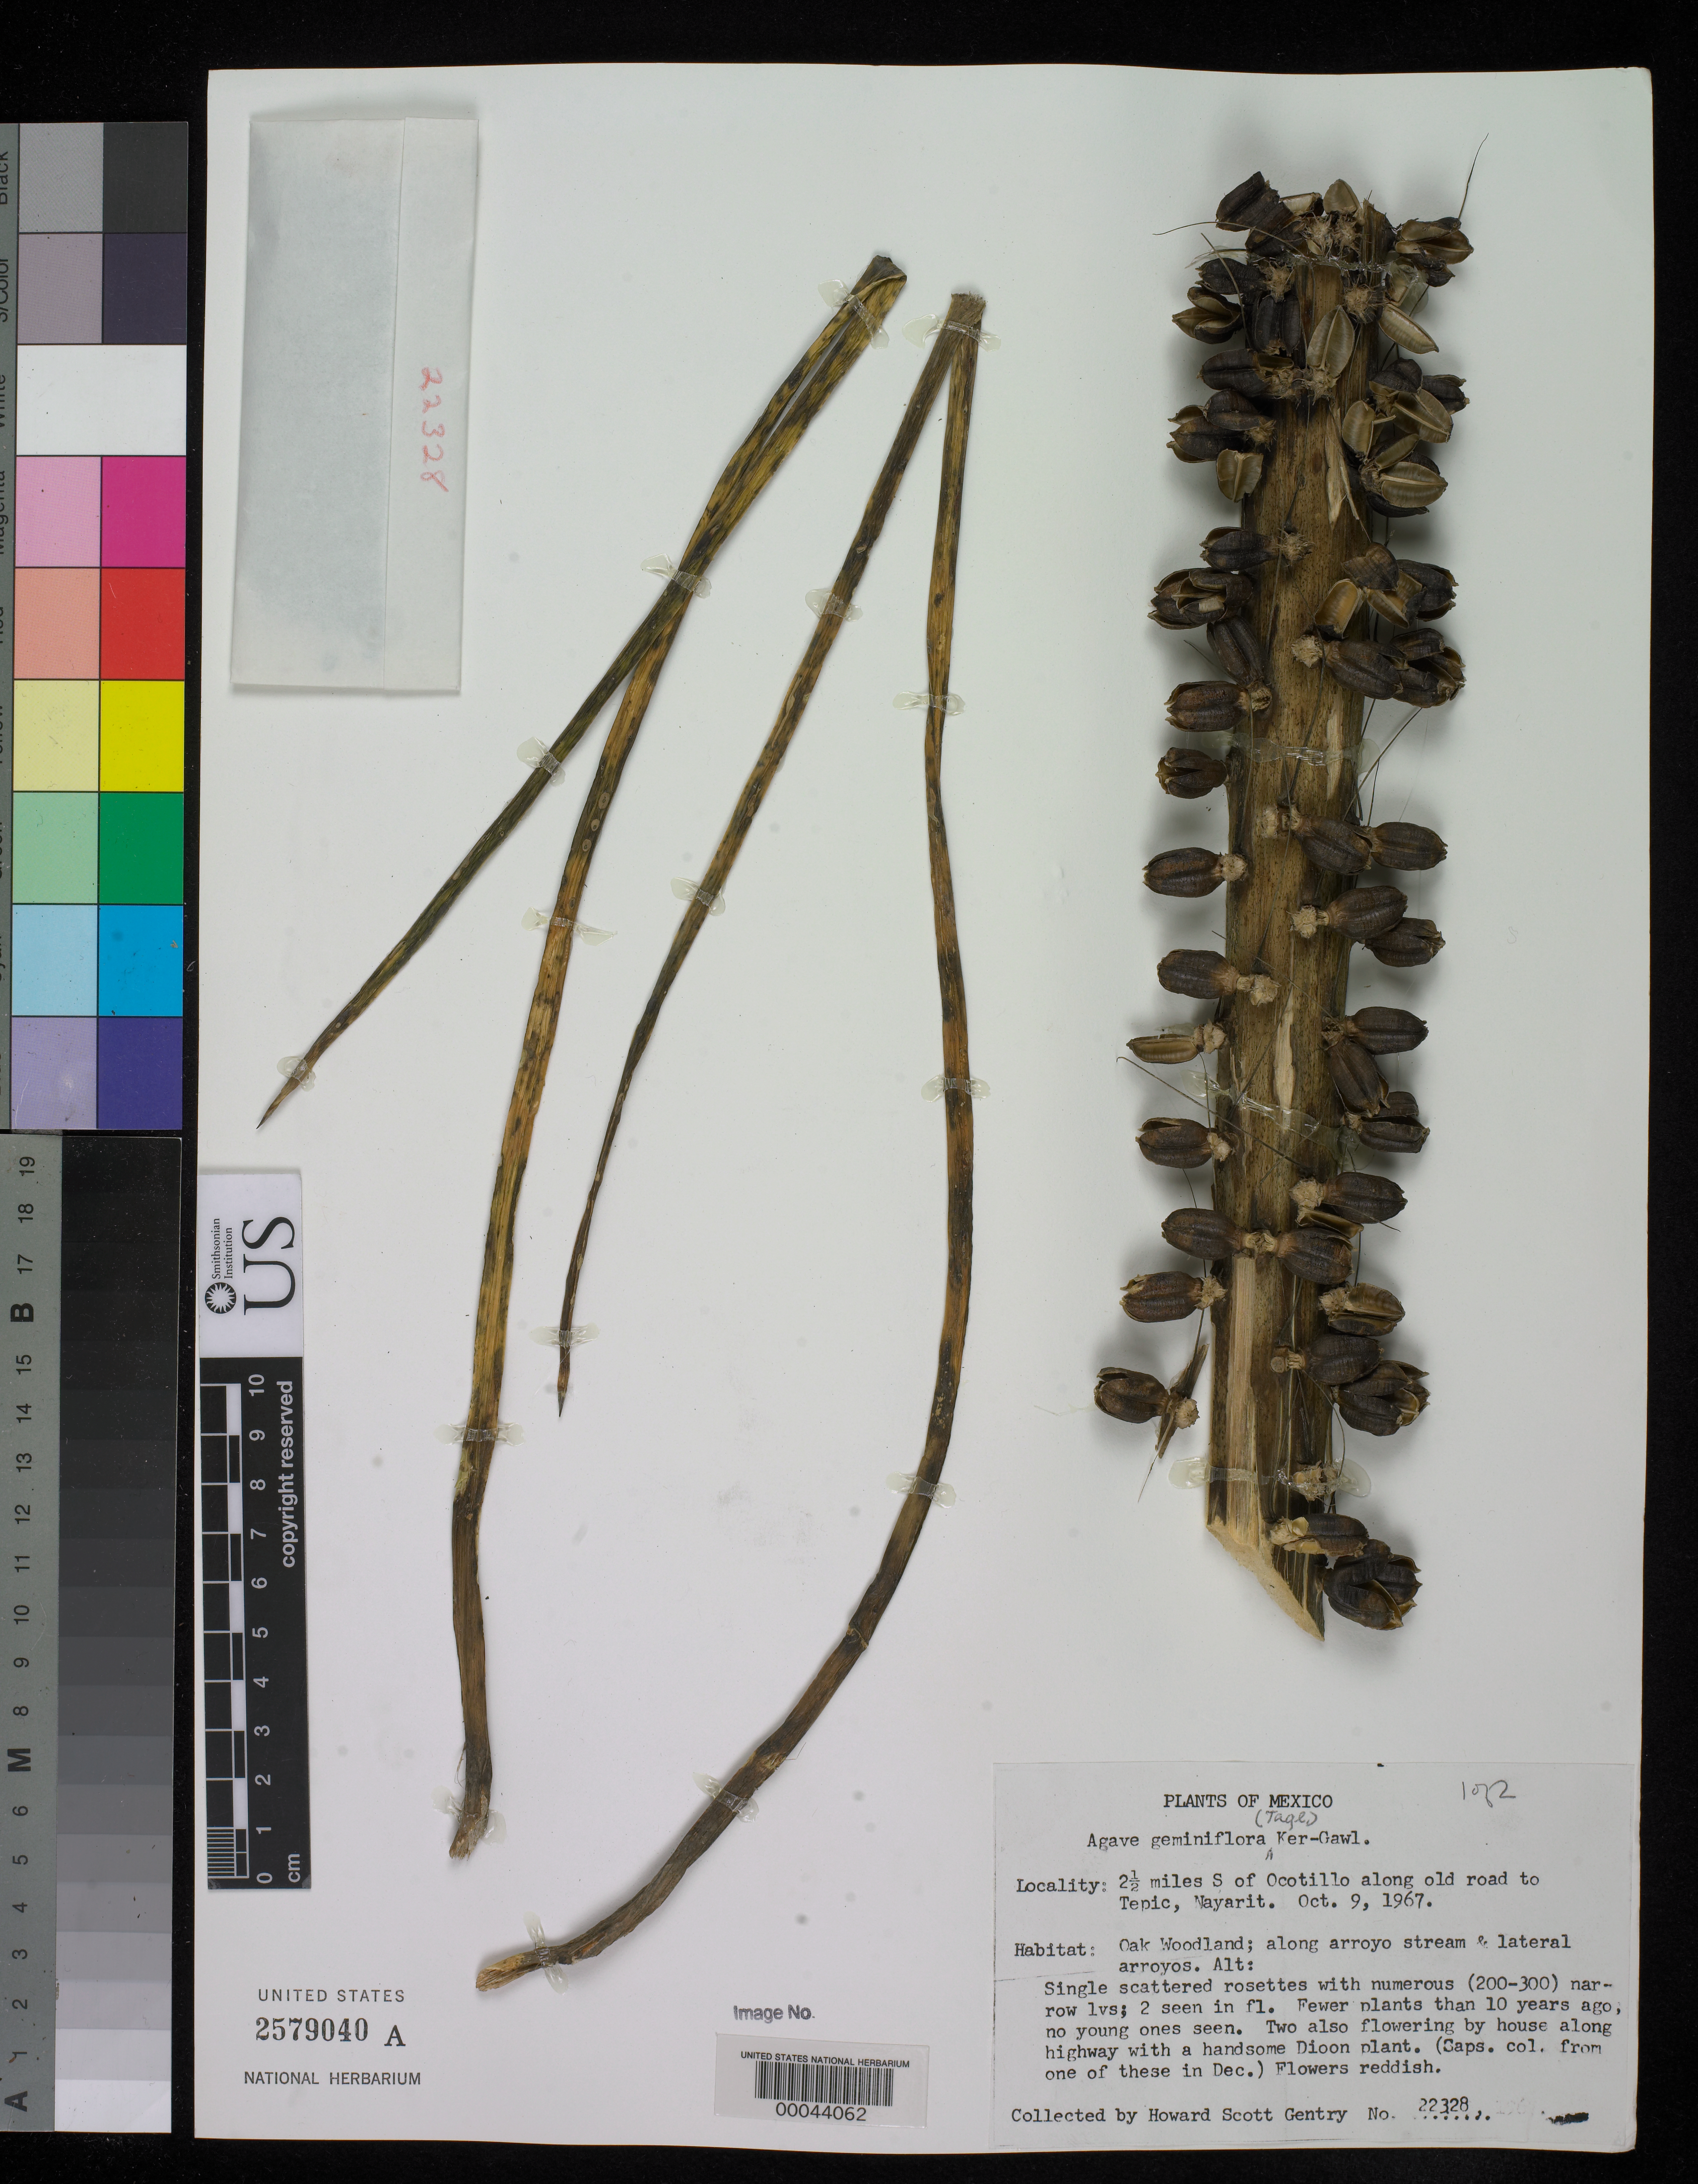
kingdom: Plantae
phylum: Tracheophyta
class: Liliopsida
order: Asparagales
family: Asparagaceae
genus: Agave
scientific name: Agave geminiflora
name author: Ker Gawl.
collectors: H. S. Gentry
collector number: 22328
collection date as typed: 09 Oct 1967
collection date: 1967-10-09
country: Mexico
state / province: Nayarit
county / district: Tepic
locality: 2.5 mi S of Ocotillo along old road to Tepic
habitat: Oak woodland; along arroyo stream & lateral arroyos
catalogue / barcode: US 2579040A